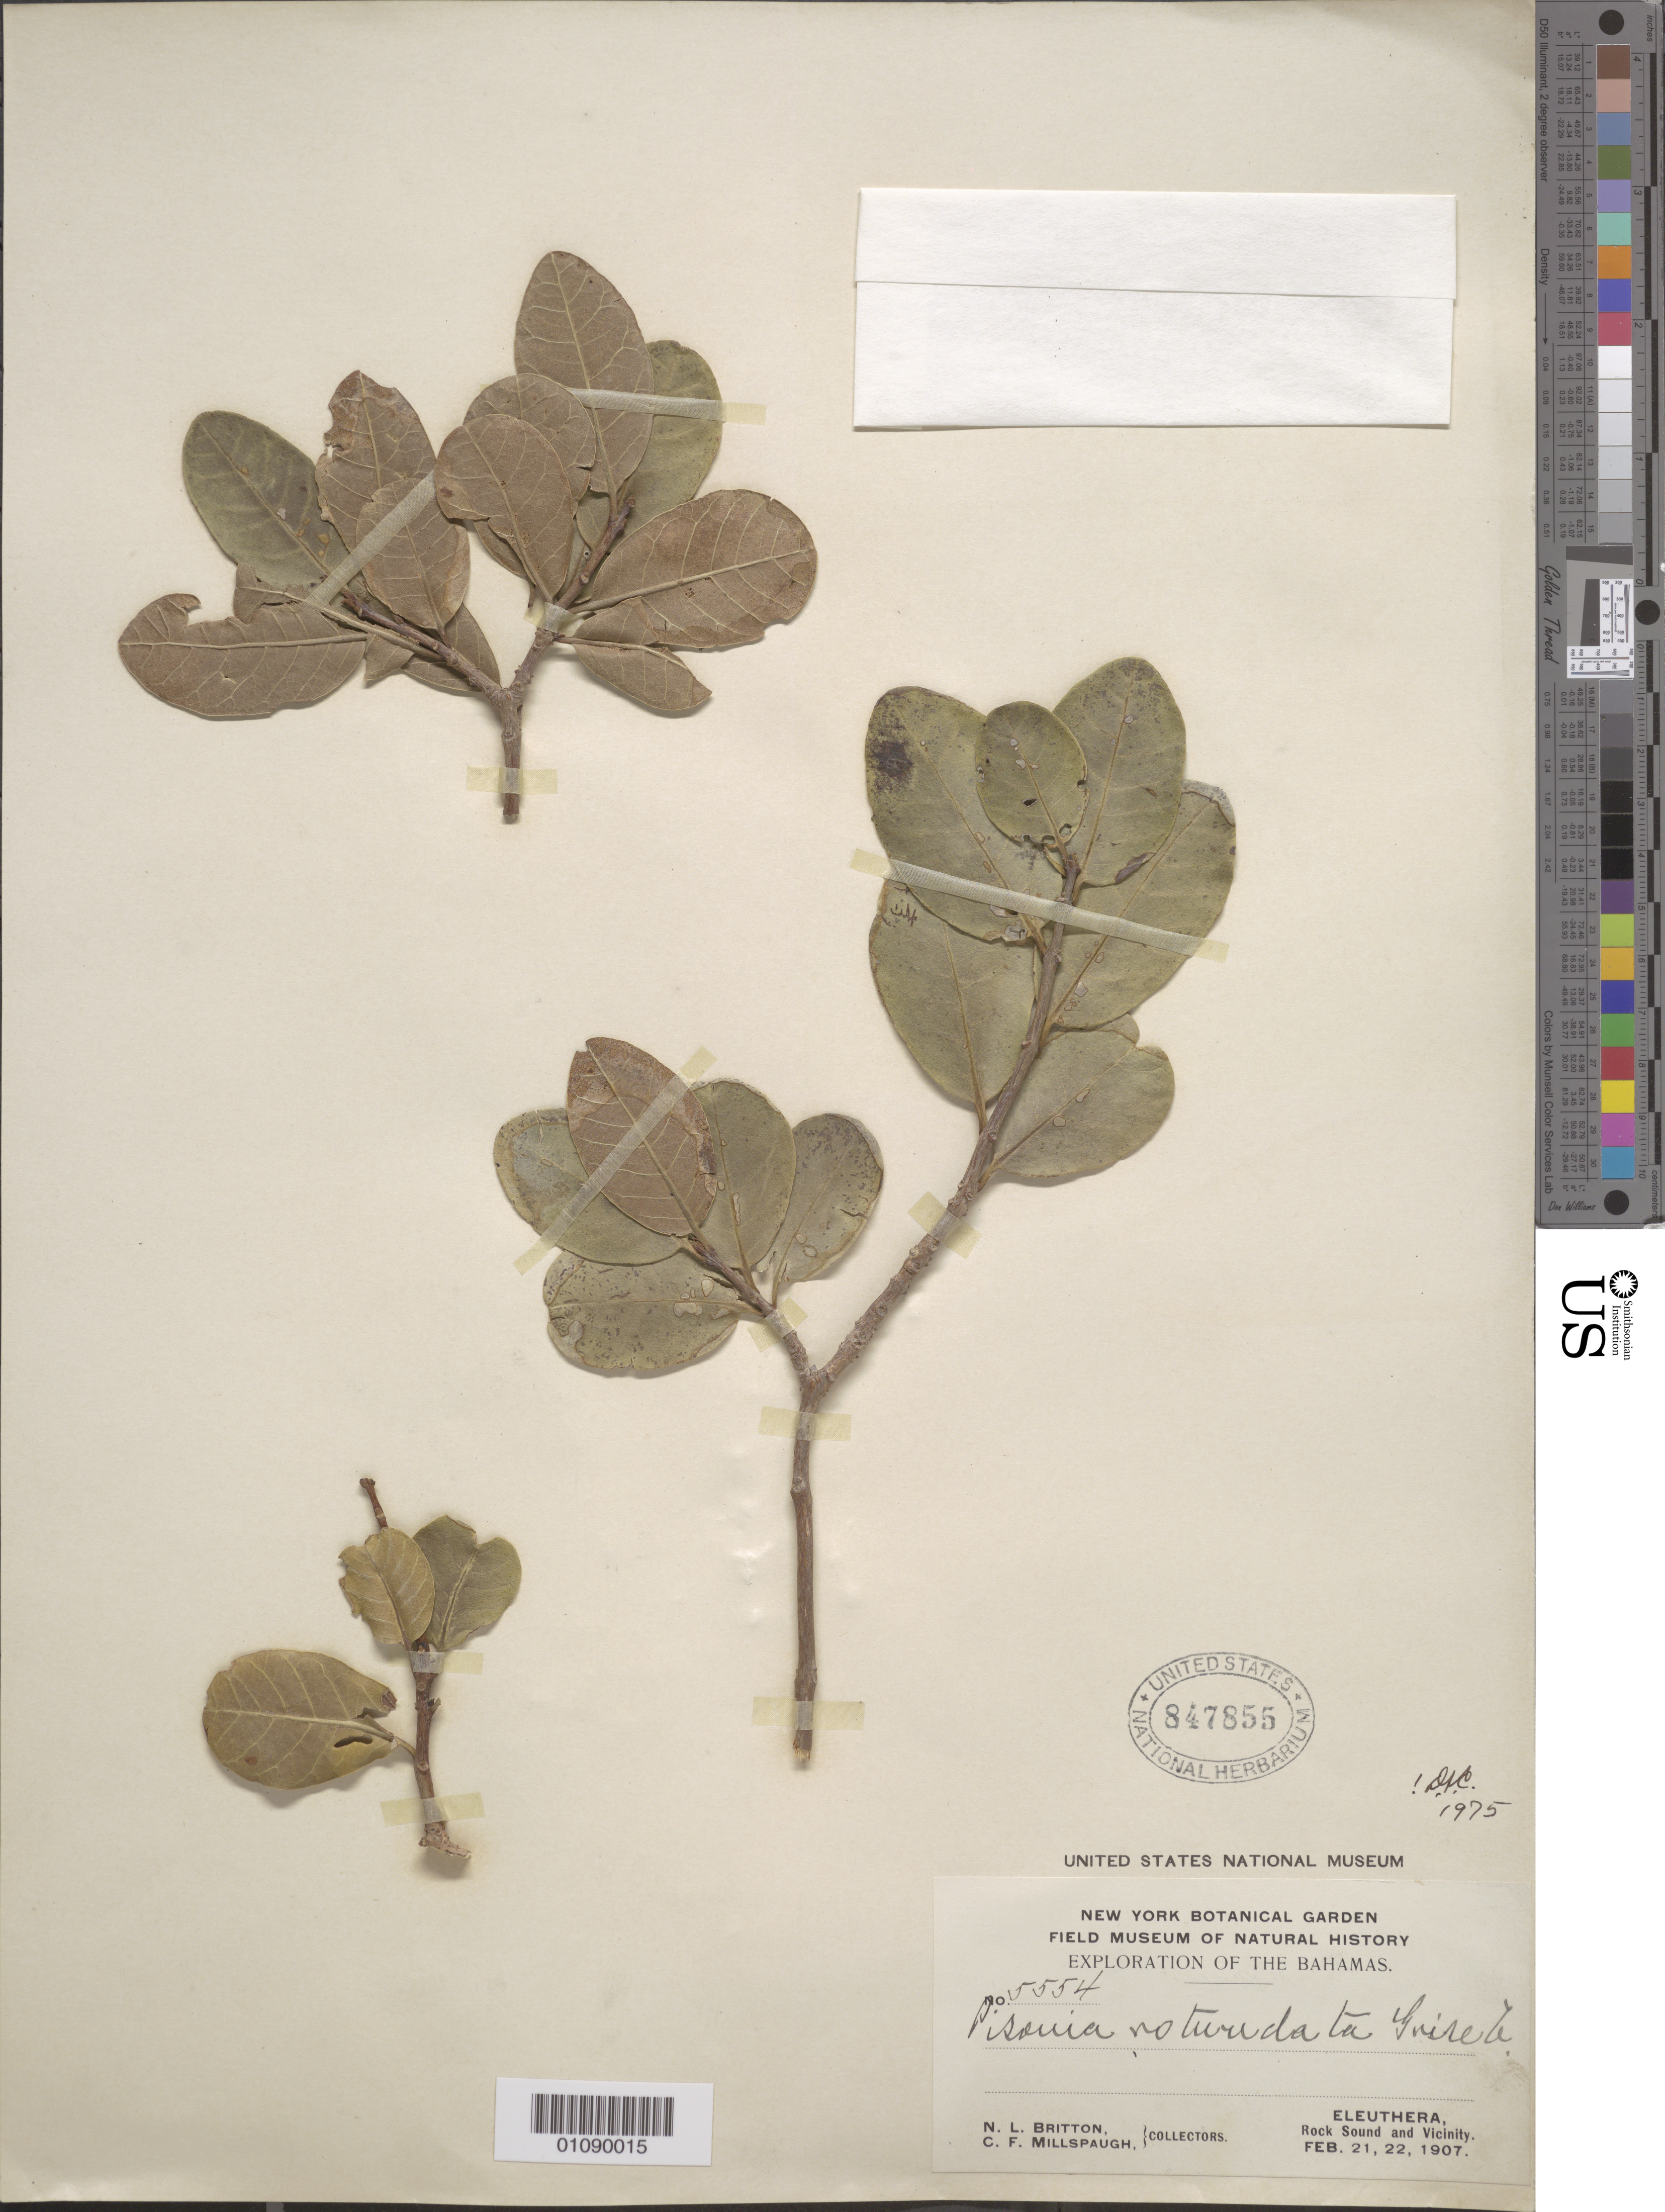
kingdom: Plantae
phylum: Tracheophyta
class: Magnoliopsida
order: Caryophyllales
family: Nyctaginaceae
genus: Pisonia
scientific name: Pisonia rotundata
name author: Griseb.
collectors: N. Britton & C. F. Millspaugh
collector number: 5554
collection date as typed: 21 Feb 1907 to 22 Feb 1907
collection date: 1907-02-21/1907-02-22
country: Bahamas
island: Eleuthera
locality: Rock Sound and Vicinity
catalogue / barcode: US 847855